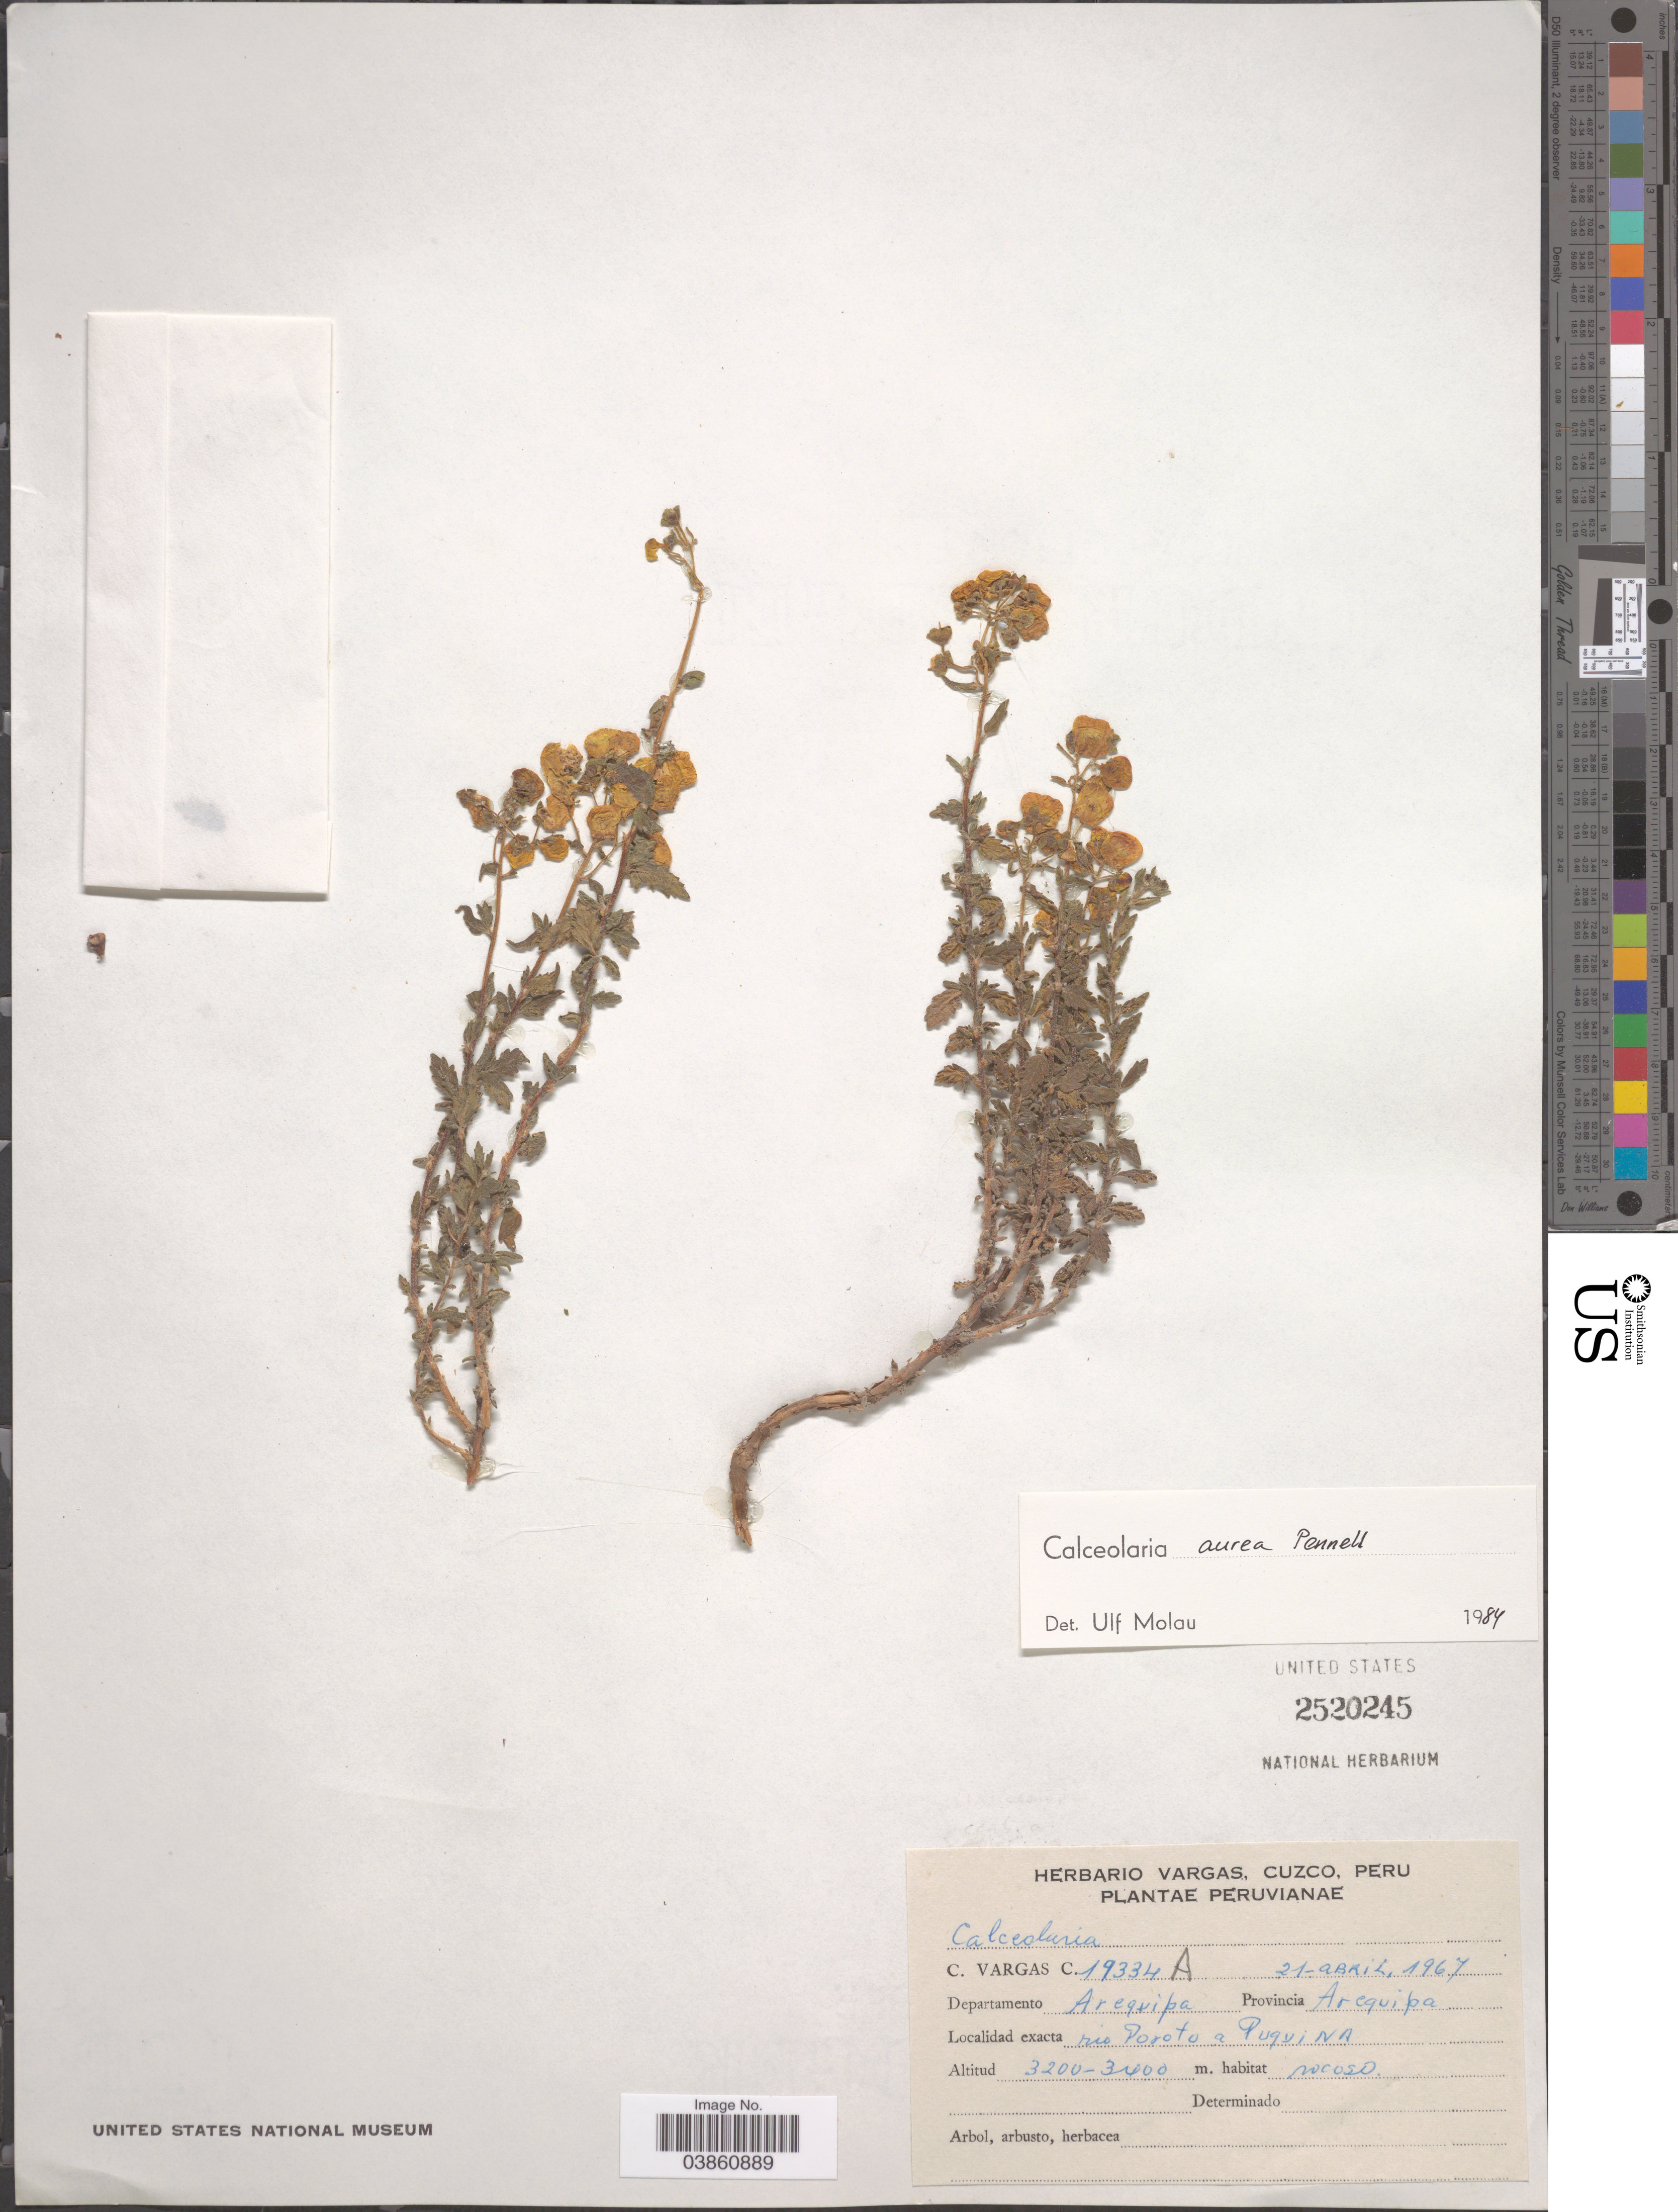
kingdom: Plantae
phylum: Tracheophyta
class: Magnoliopsida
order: Lamiales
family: Calceolariaceae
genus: Calceolaria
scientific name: Calceolaria aurea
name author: Pennell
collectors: C. Vargas Calderón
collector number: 19334A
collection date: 1967-04-21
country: Peru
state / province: Arequipa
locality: Departamento Arequipa. Provincia Arequipa. Rio Poroto a Puquina.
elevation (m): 3200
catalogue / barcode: US 2520245